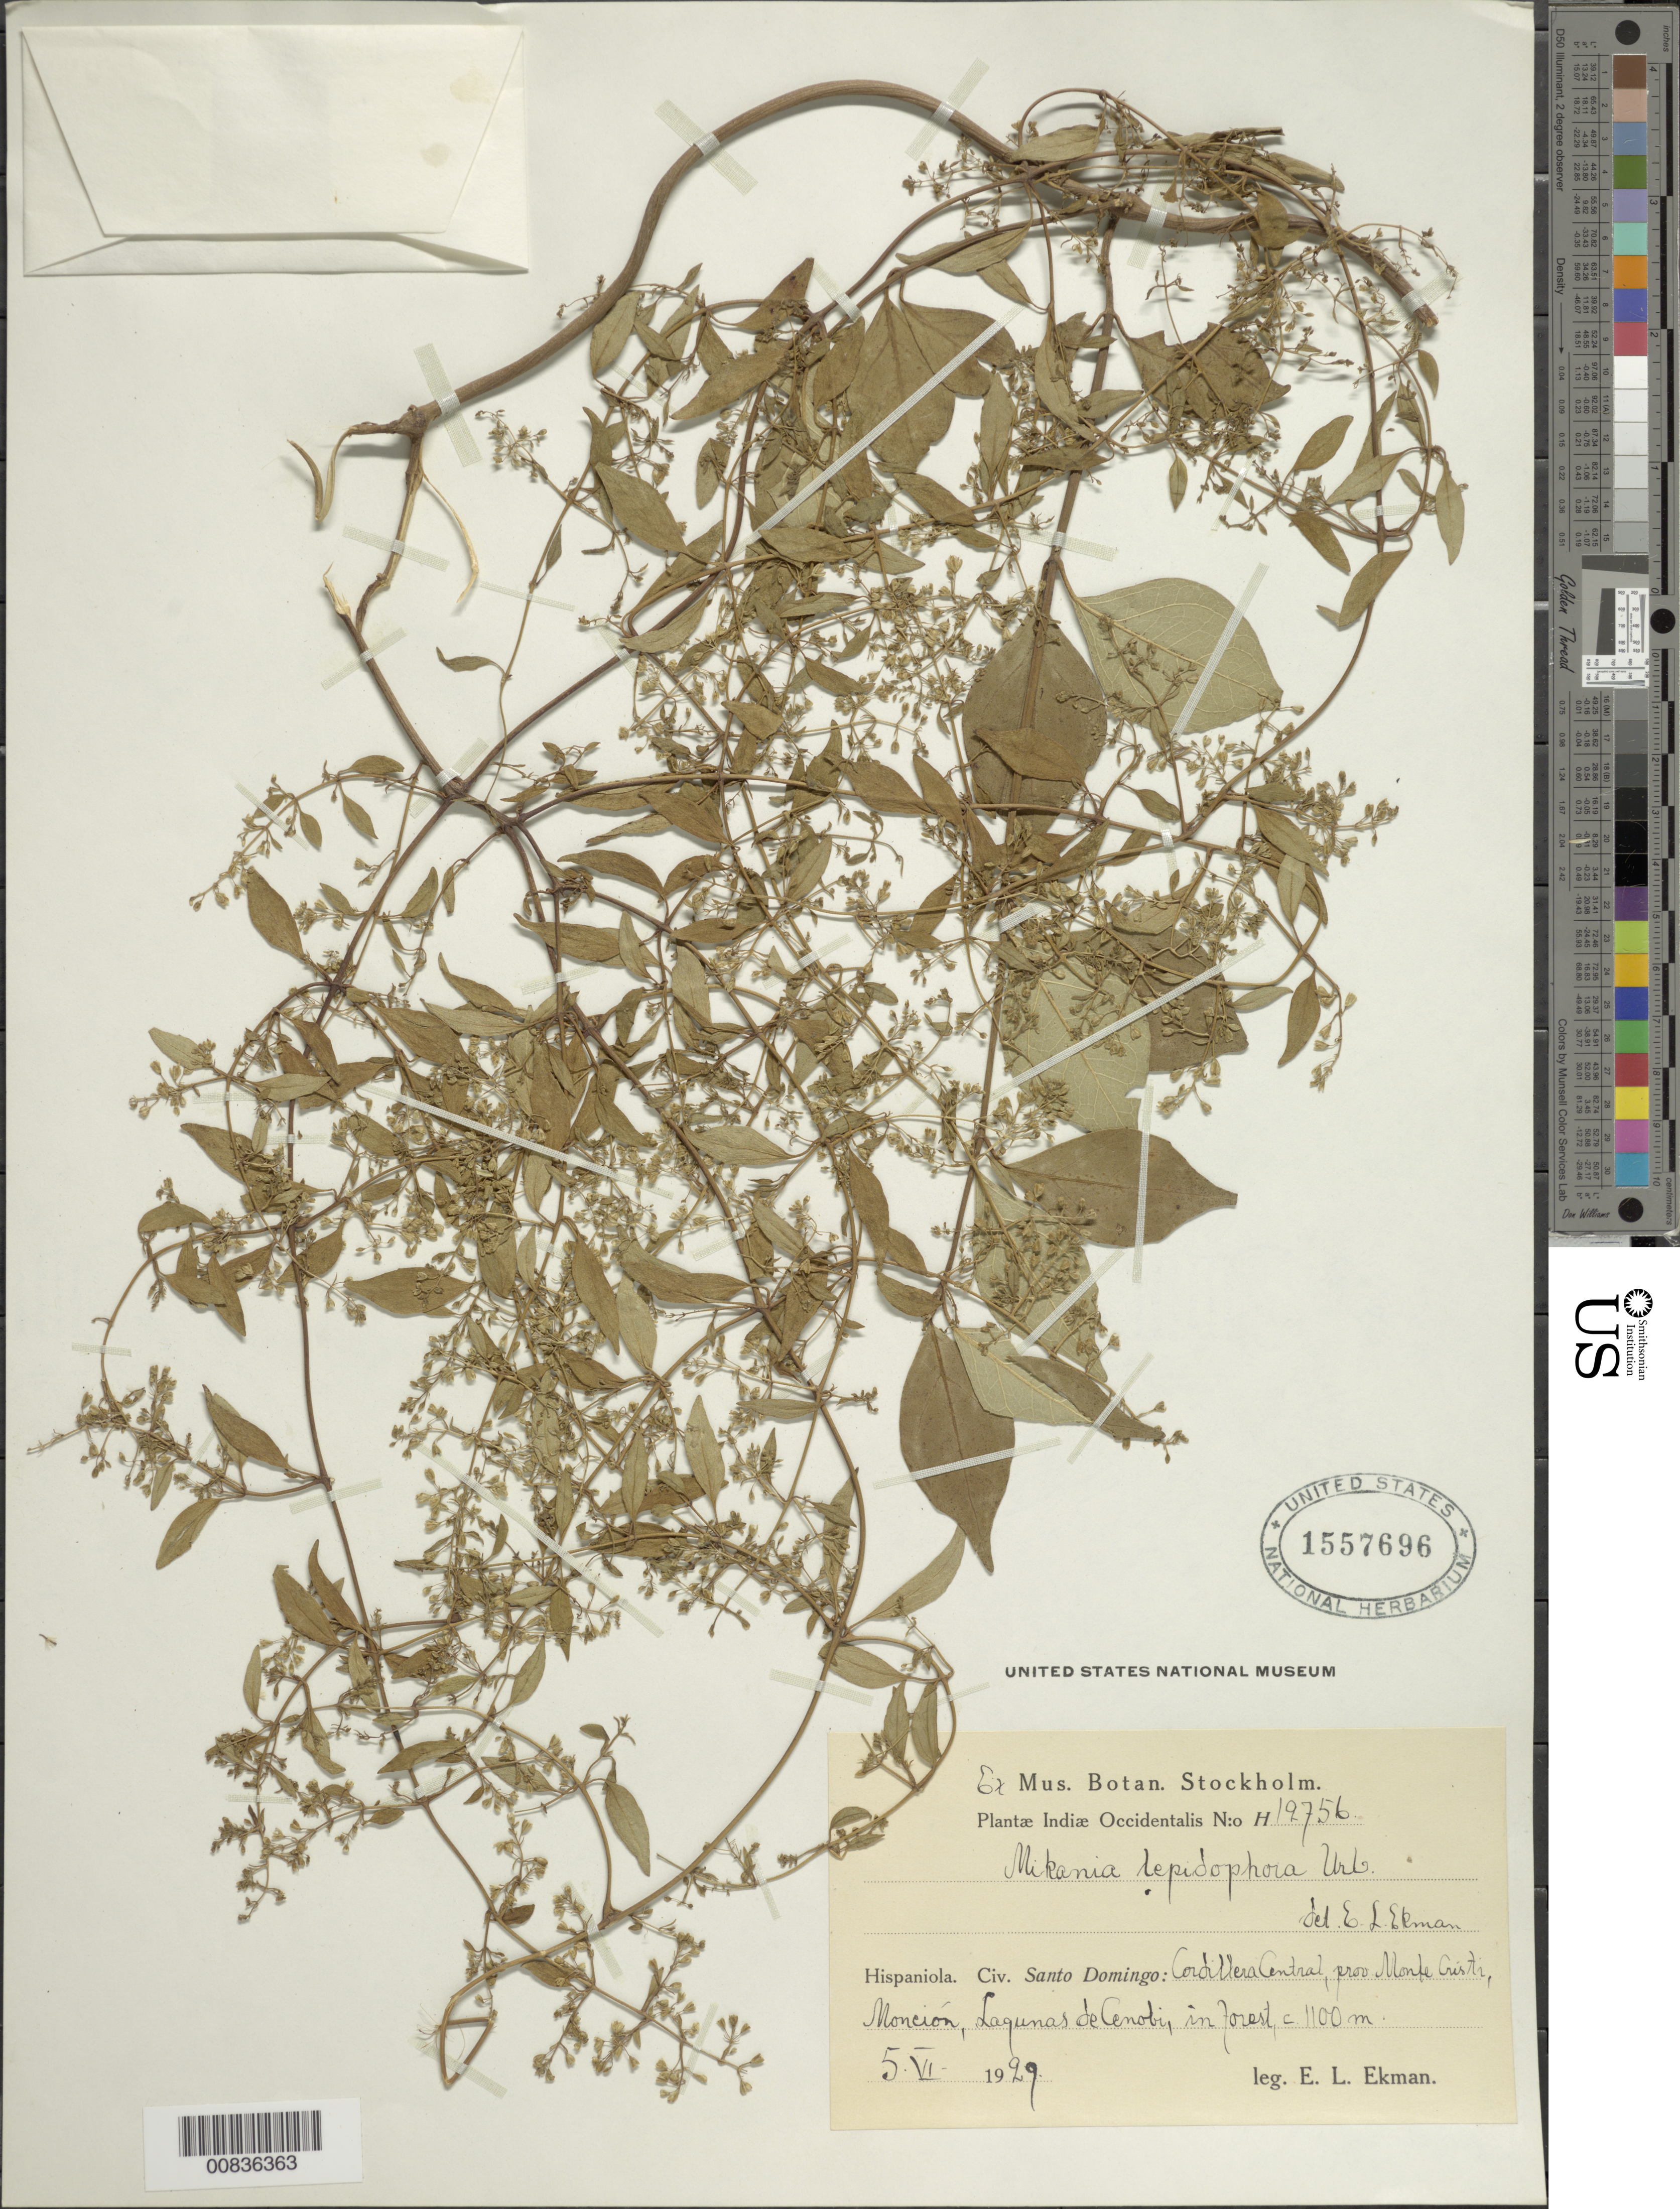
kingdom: Plantae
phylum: Tracheophyta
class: Magnoliopsida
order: Asterales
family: Asteraceae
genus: Mikania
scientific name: Mikania lepidophora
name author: Urb.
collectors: E. L. Ekman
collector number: H 12756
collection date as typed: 05 Jun 1929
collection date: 1929-06-05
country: Dominican Republic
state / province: Monte Cristi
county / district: Monción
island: Hispaniola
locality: Cordillera Central, Lagunas de Cenobi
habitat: In forest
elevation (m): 1100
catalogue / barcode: US 1557696